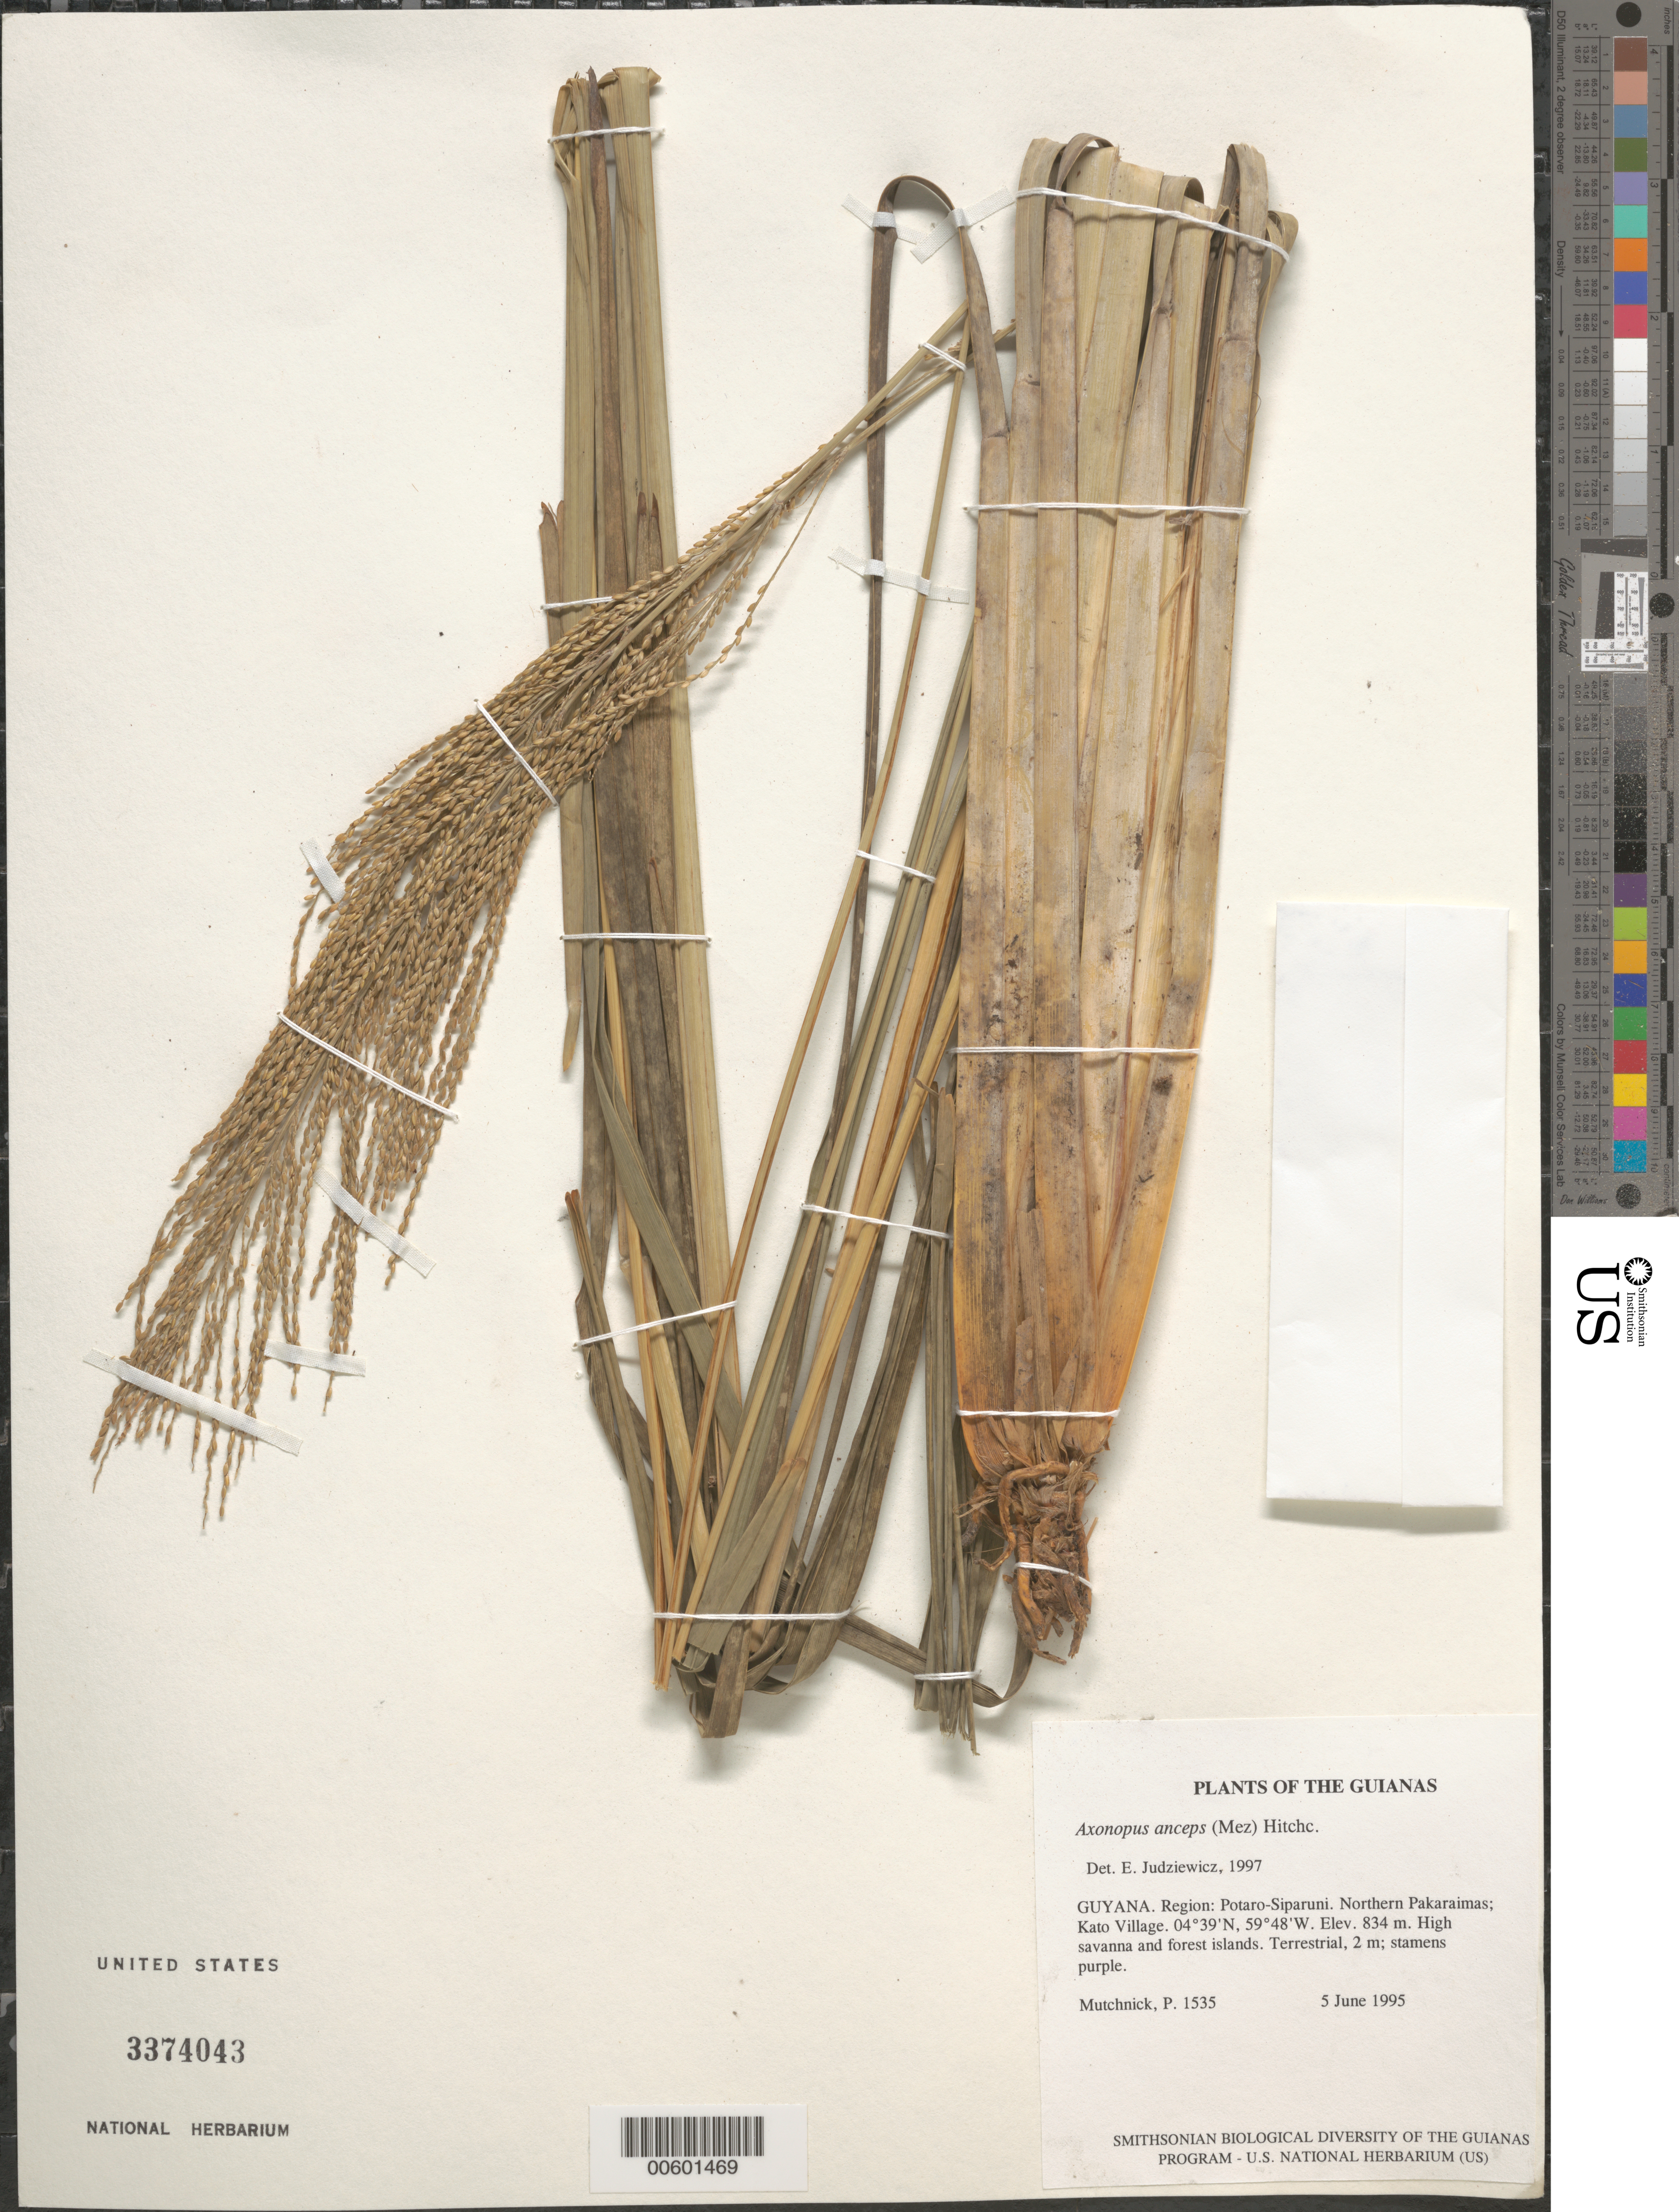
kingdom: Plantae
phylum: Tracheophyta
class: Liliopsida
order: Poales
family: Poaceae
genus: Axonopus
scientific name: Axonopus anceps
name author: (Mez) Hitchc.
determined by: Judziewicz, E. J.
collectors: P. Mutchnick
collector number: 1535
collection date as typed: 5 June 1995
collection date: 1995-06-05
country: Guyana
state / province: Potaro-Siparuni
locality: Northern Pakaraimas; Kato Village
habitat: High savanna and forest islands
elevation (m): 834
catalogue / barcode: US 3374043